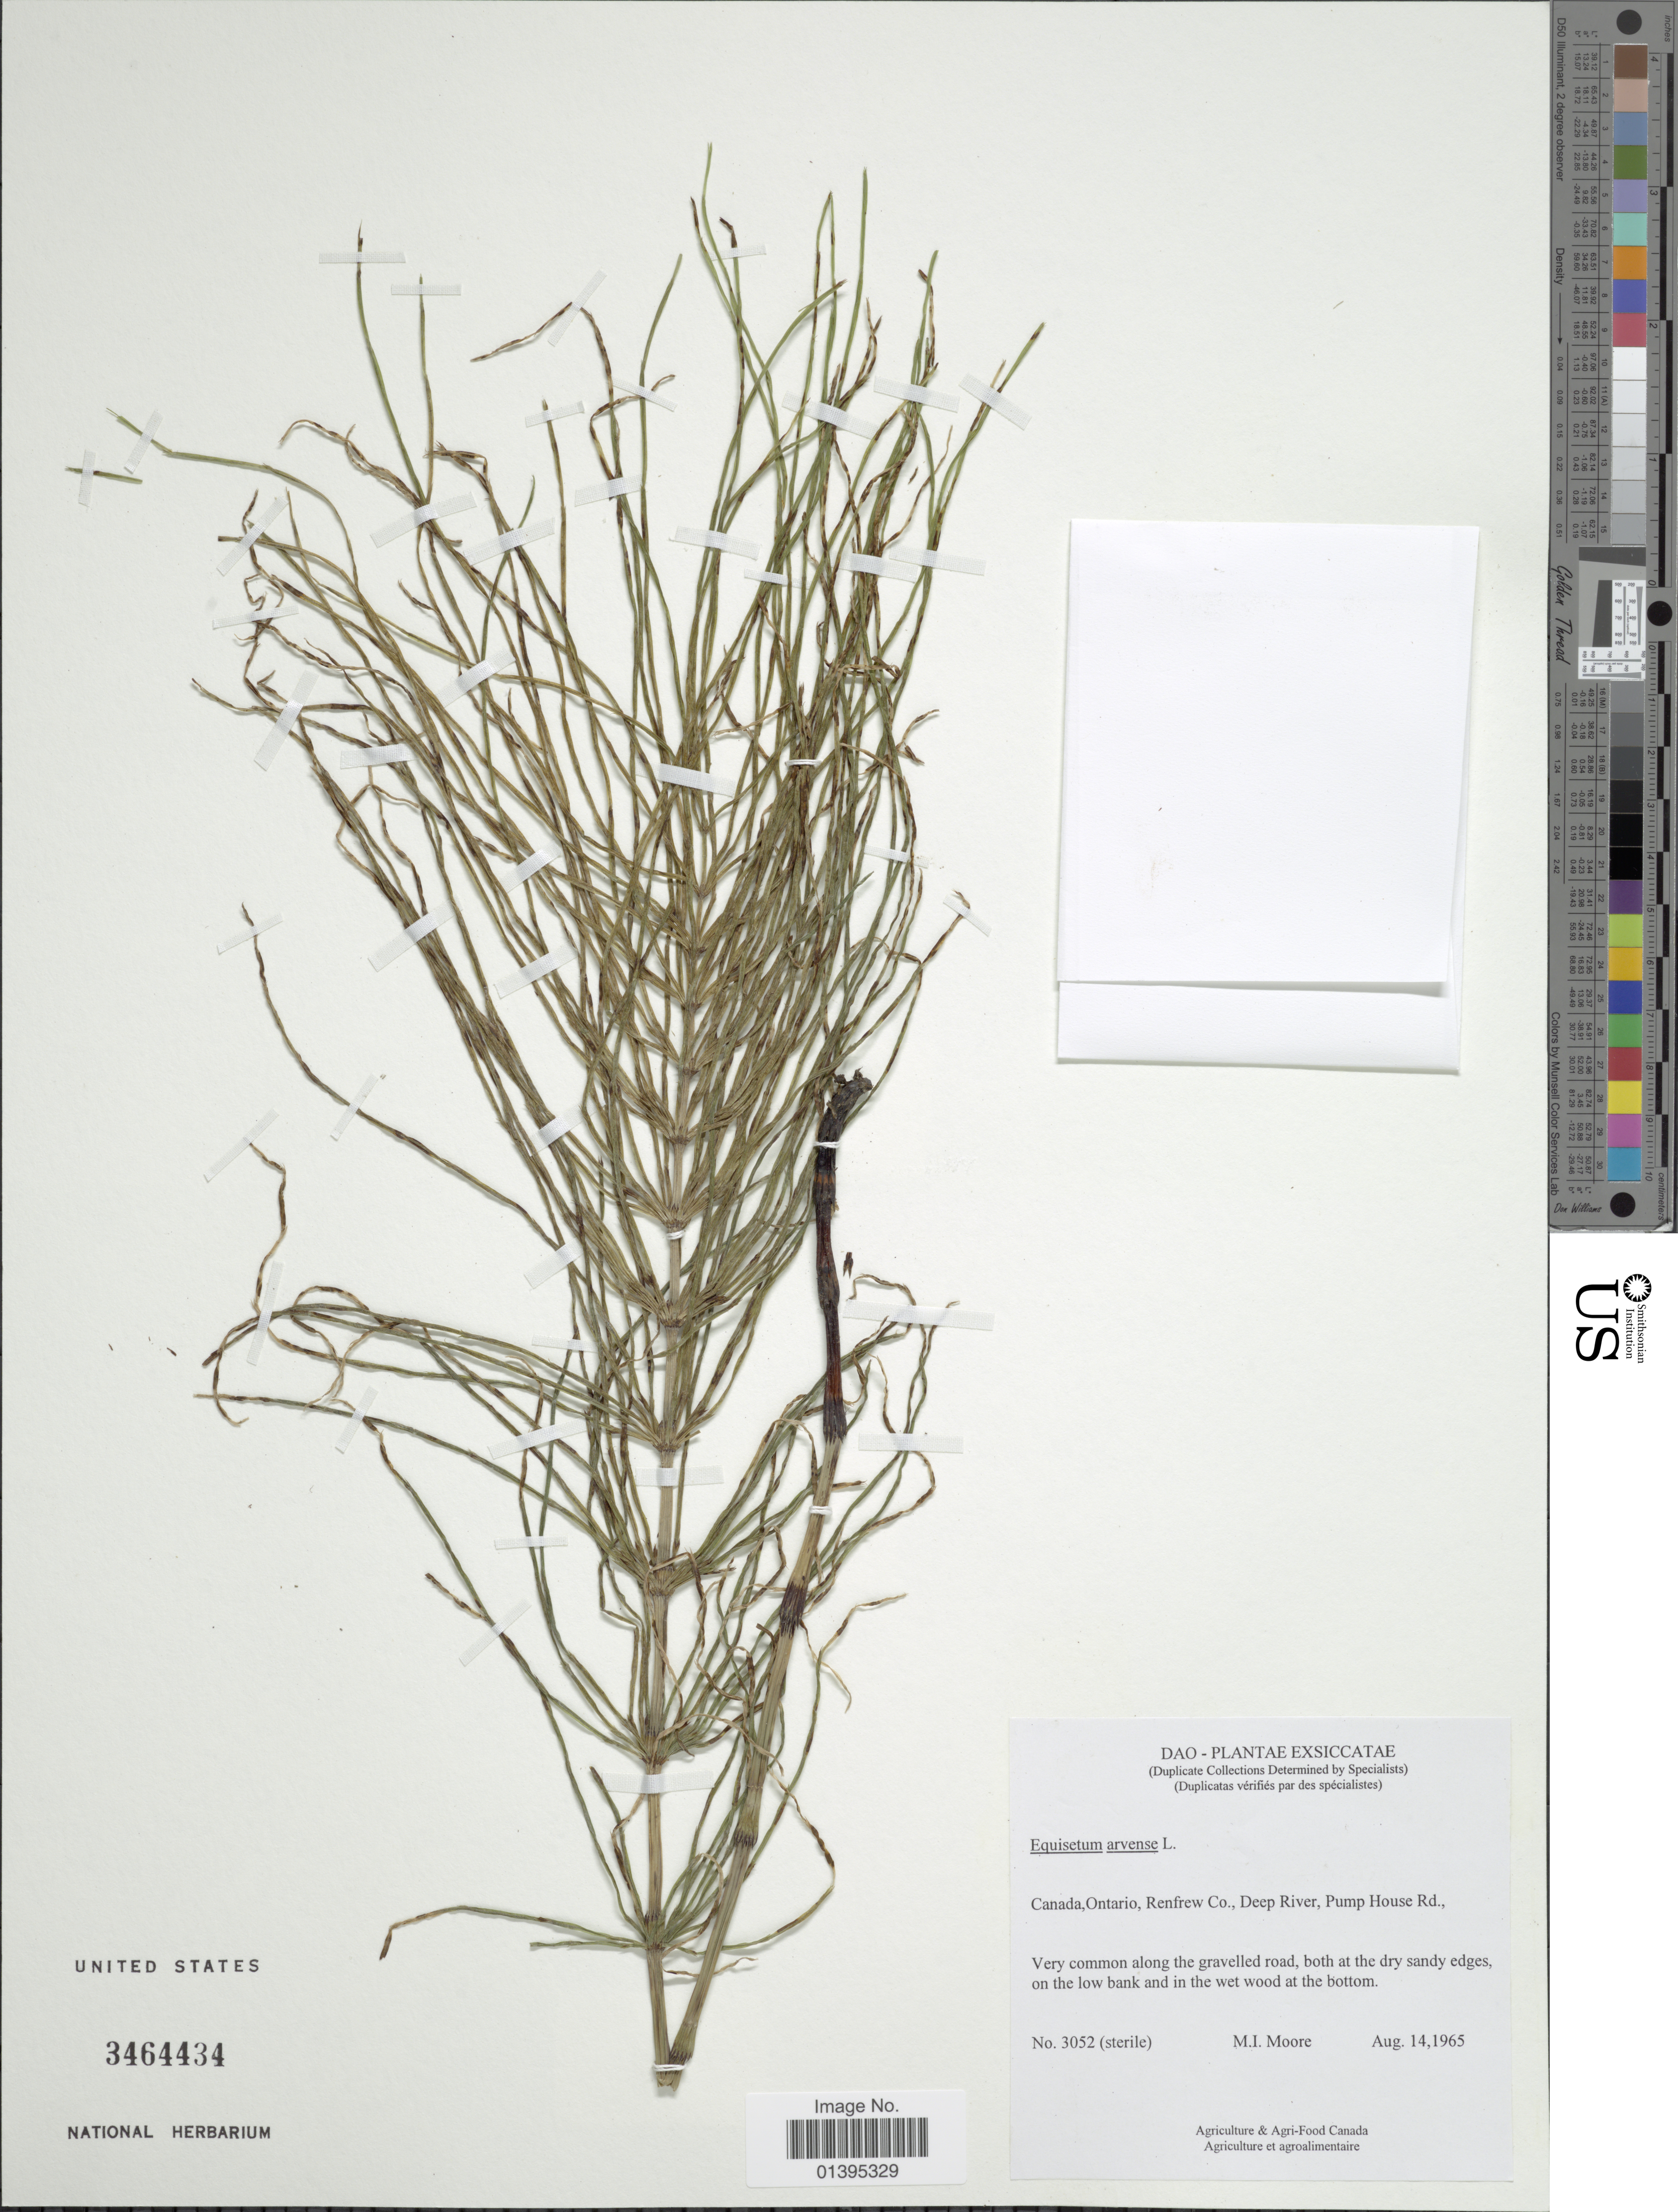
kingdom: Plantae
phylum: Tracheophyta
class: Polypodiopsida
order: Equisetales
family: Equisetaceae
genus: Equisetum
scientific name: Equisetum arvense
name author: L.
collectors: M. Moore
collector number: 3052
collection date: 1965-08-14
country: Canada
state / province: Ontario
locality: Dao. Renfrew Co., Deep River, Pump House Rd.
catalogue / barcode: US 3464434